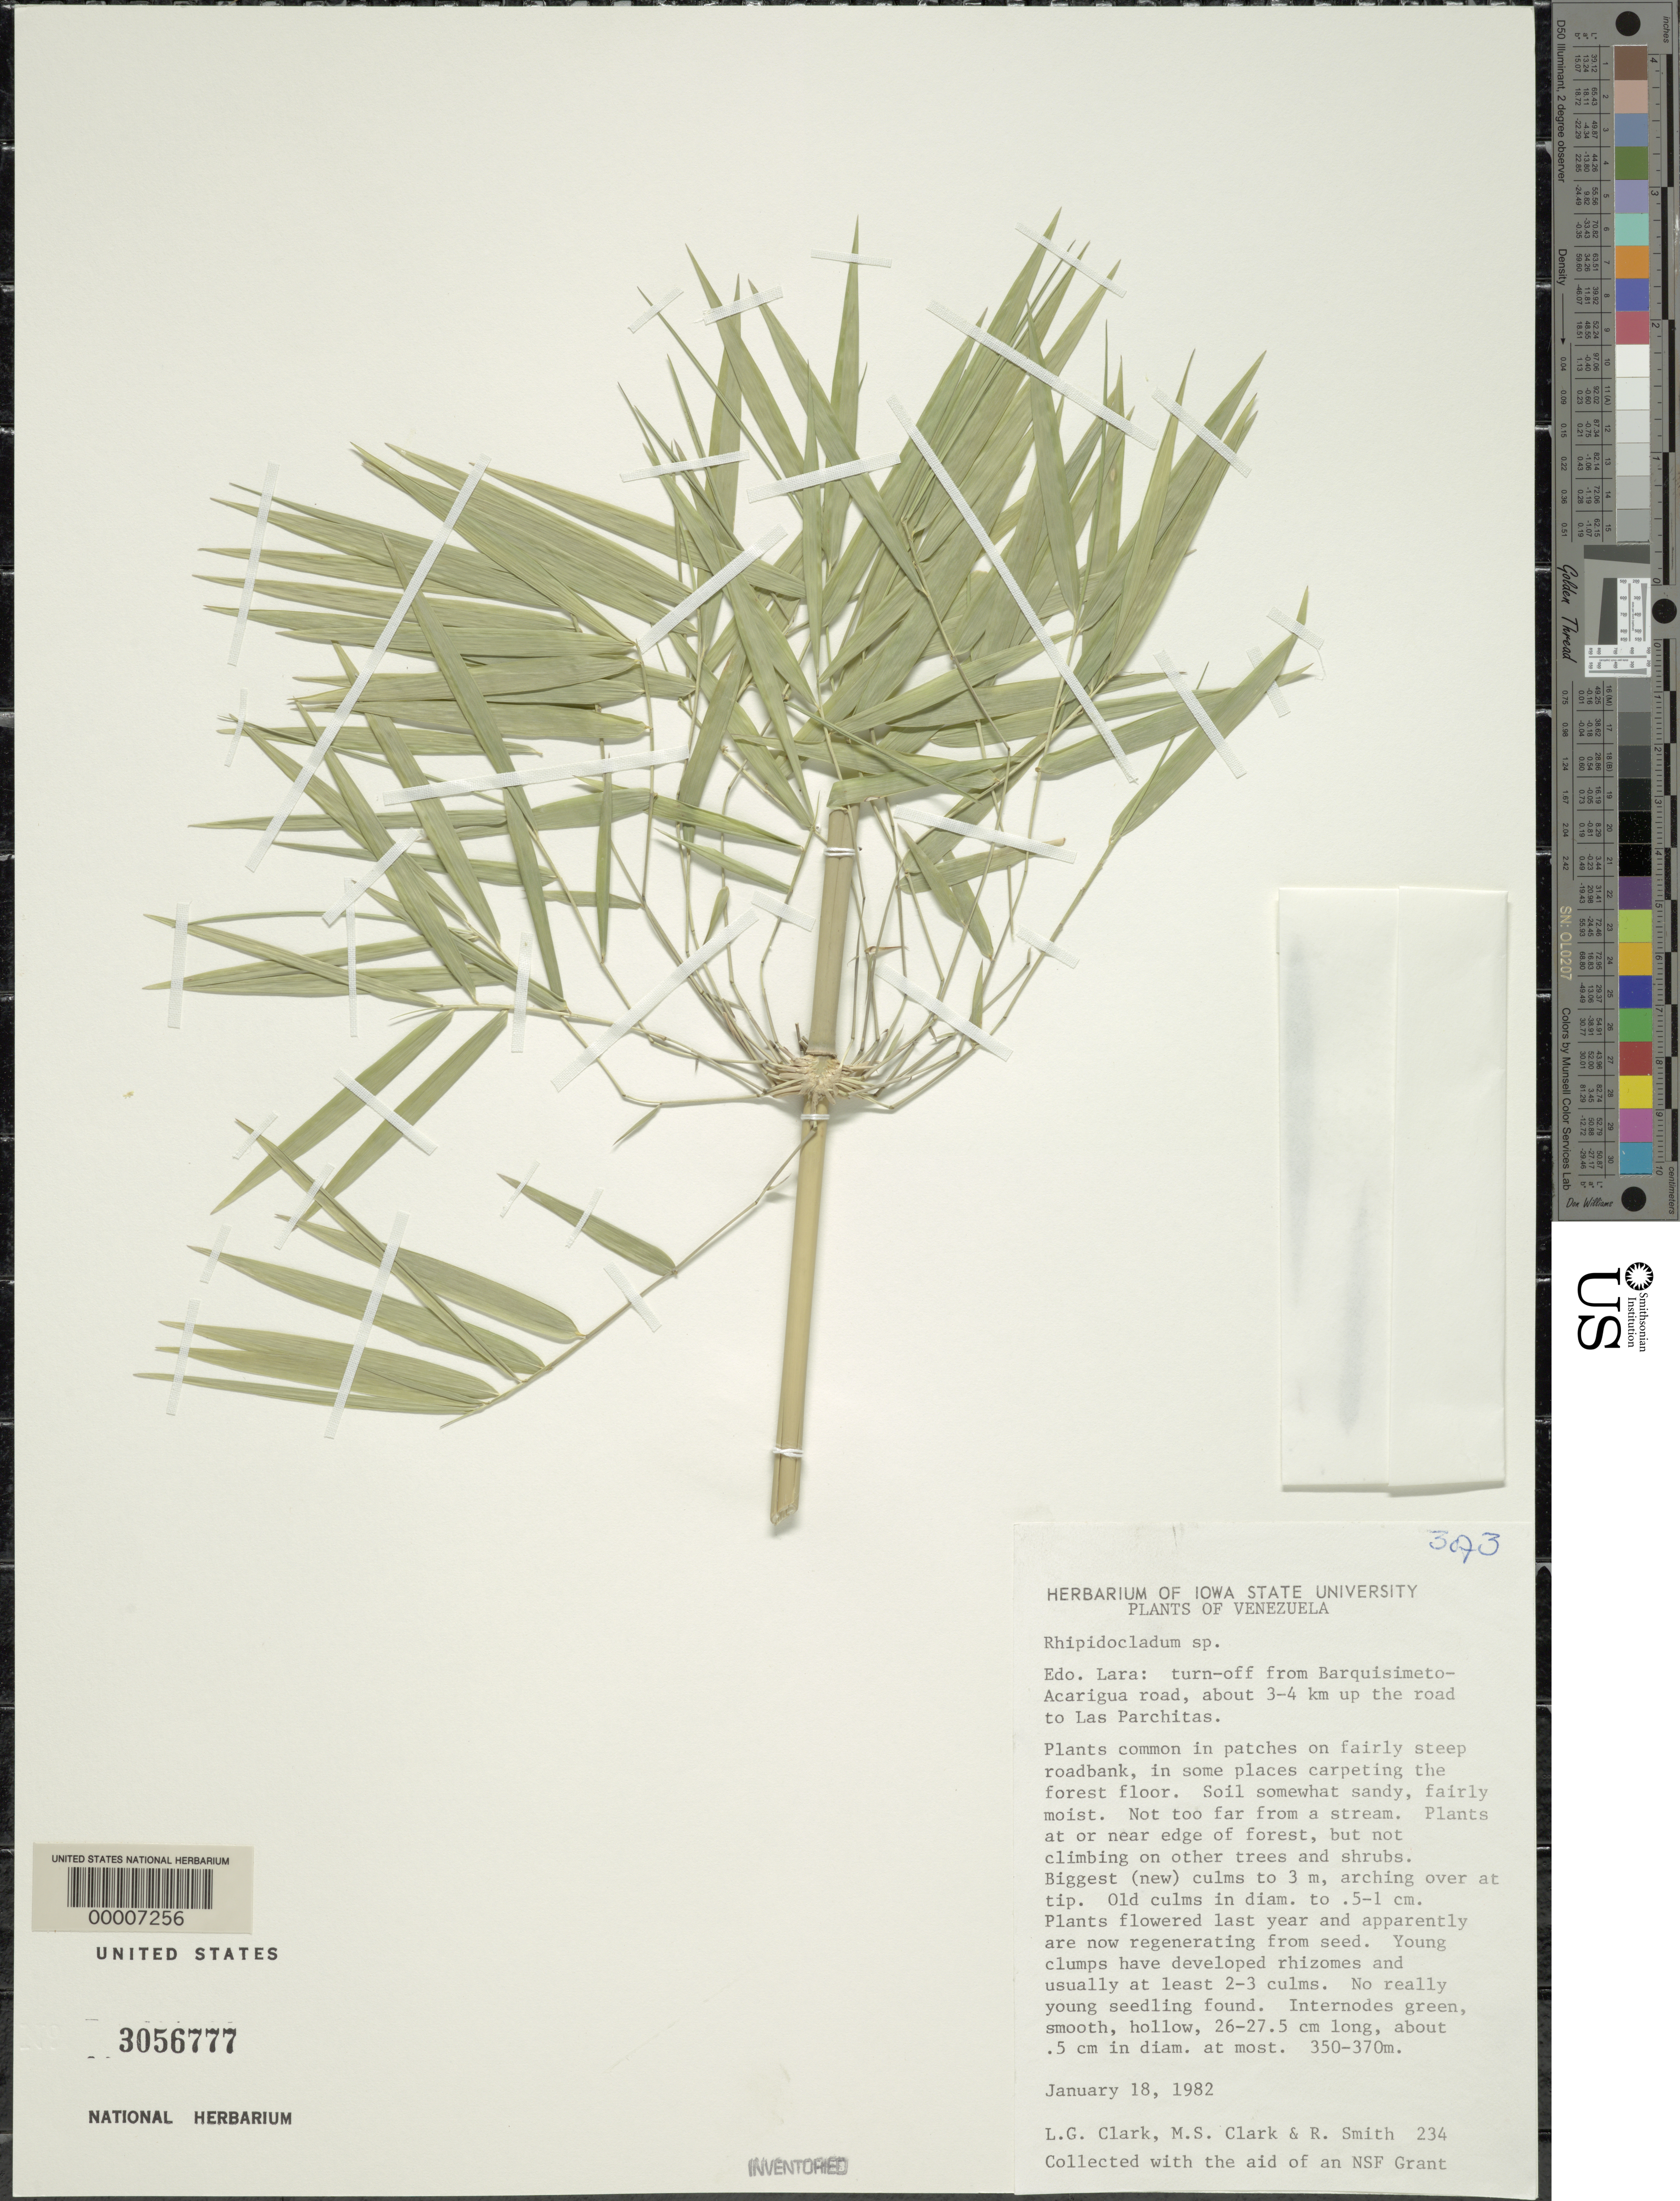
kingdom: Plantae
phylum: Tracheophyta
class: Liliopsida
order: Poales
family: Poaceae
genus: Rhipidocladum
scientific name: Rhipidocladum sp.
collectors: L. G. Clark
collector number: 234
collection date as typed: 18 Jan 1982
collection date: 1982-01-18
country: Venezuela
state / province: Lara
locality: Las parchitas, barquisimeto-acarigua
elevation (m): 350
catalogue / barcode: US 3056777